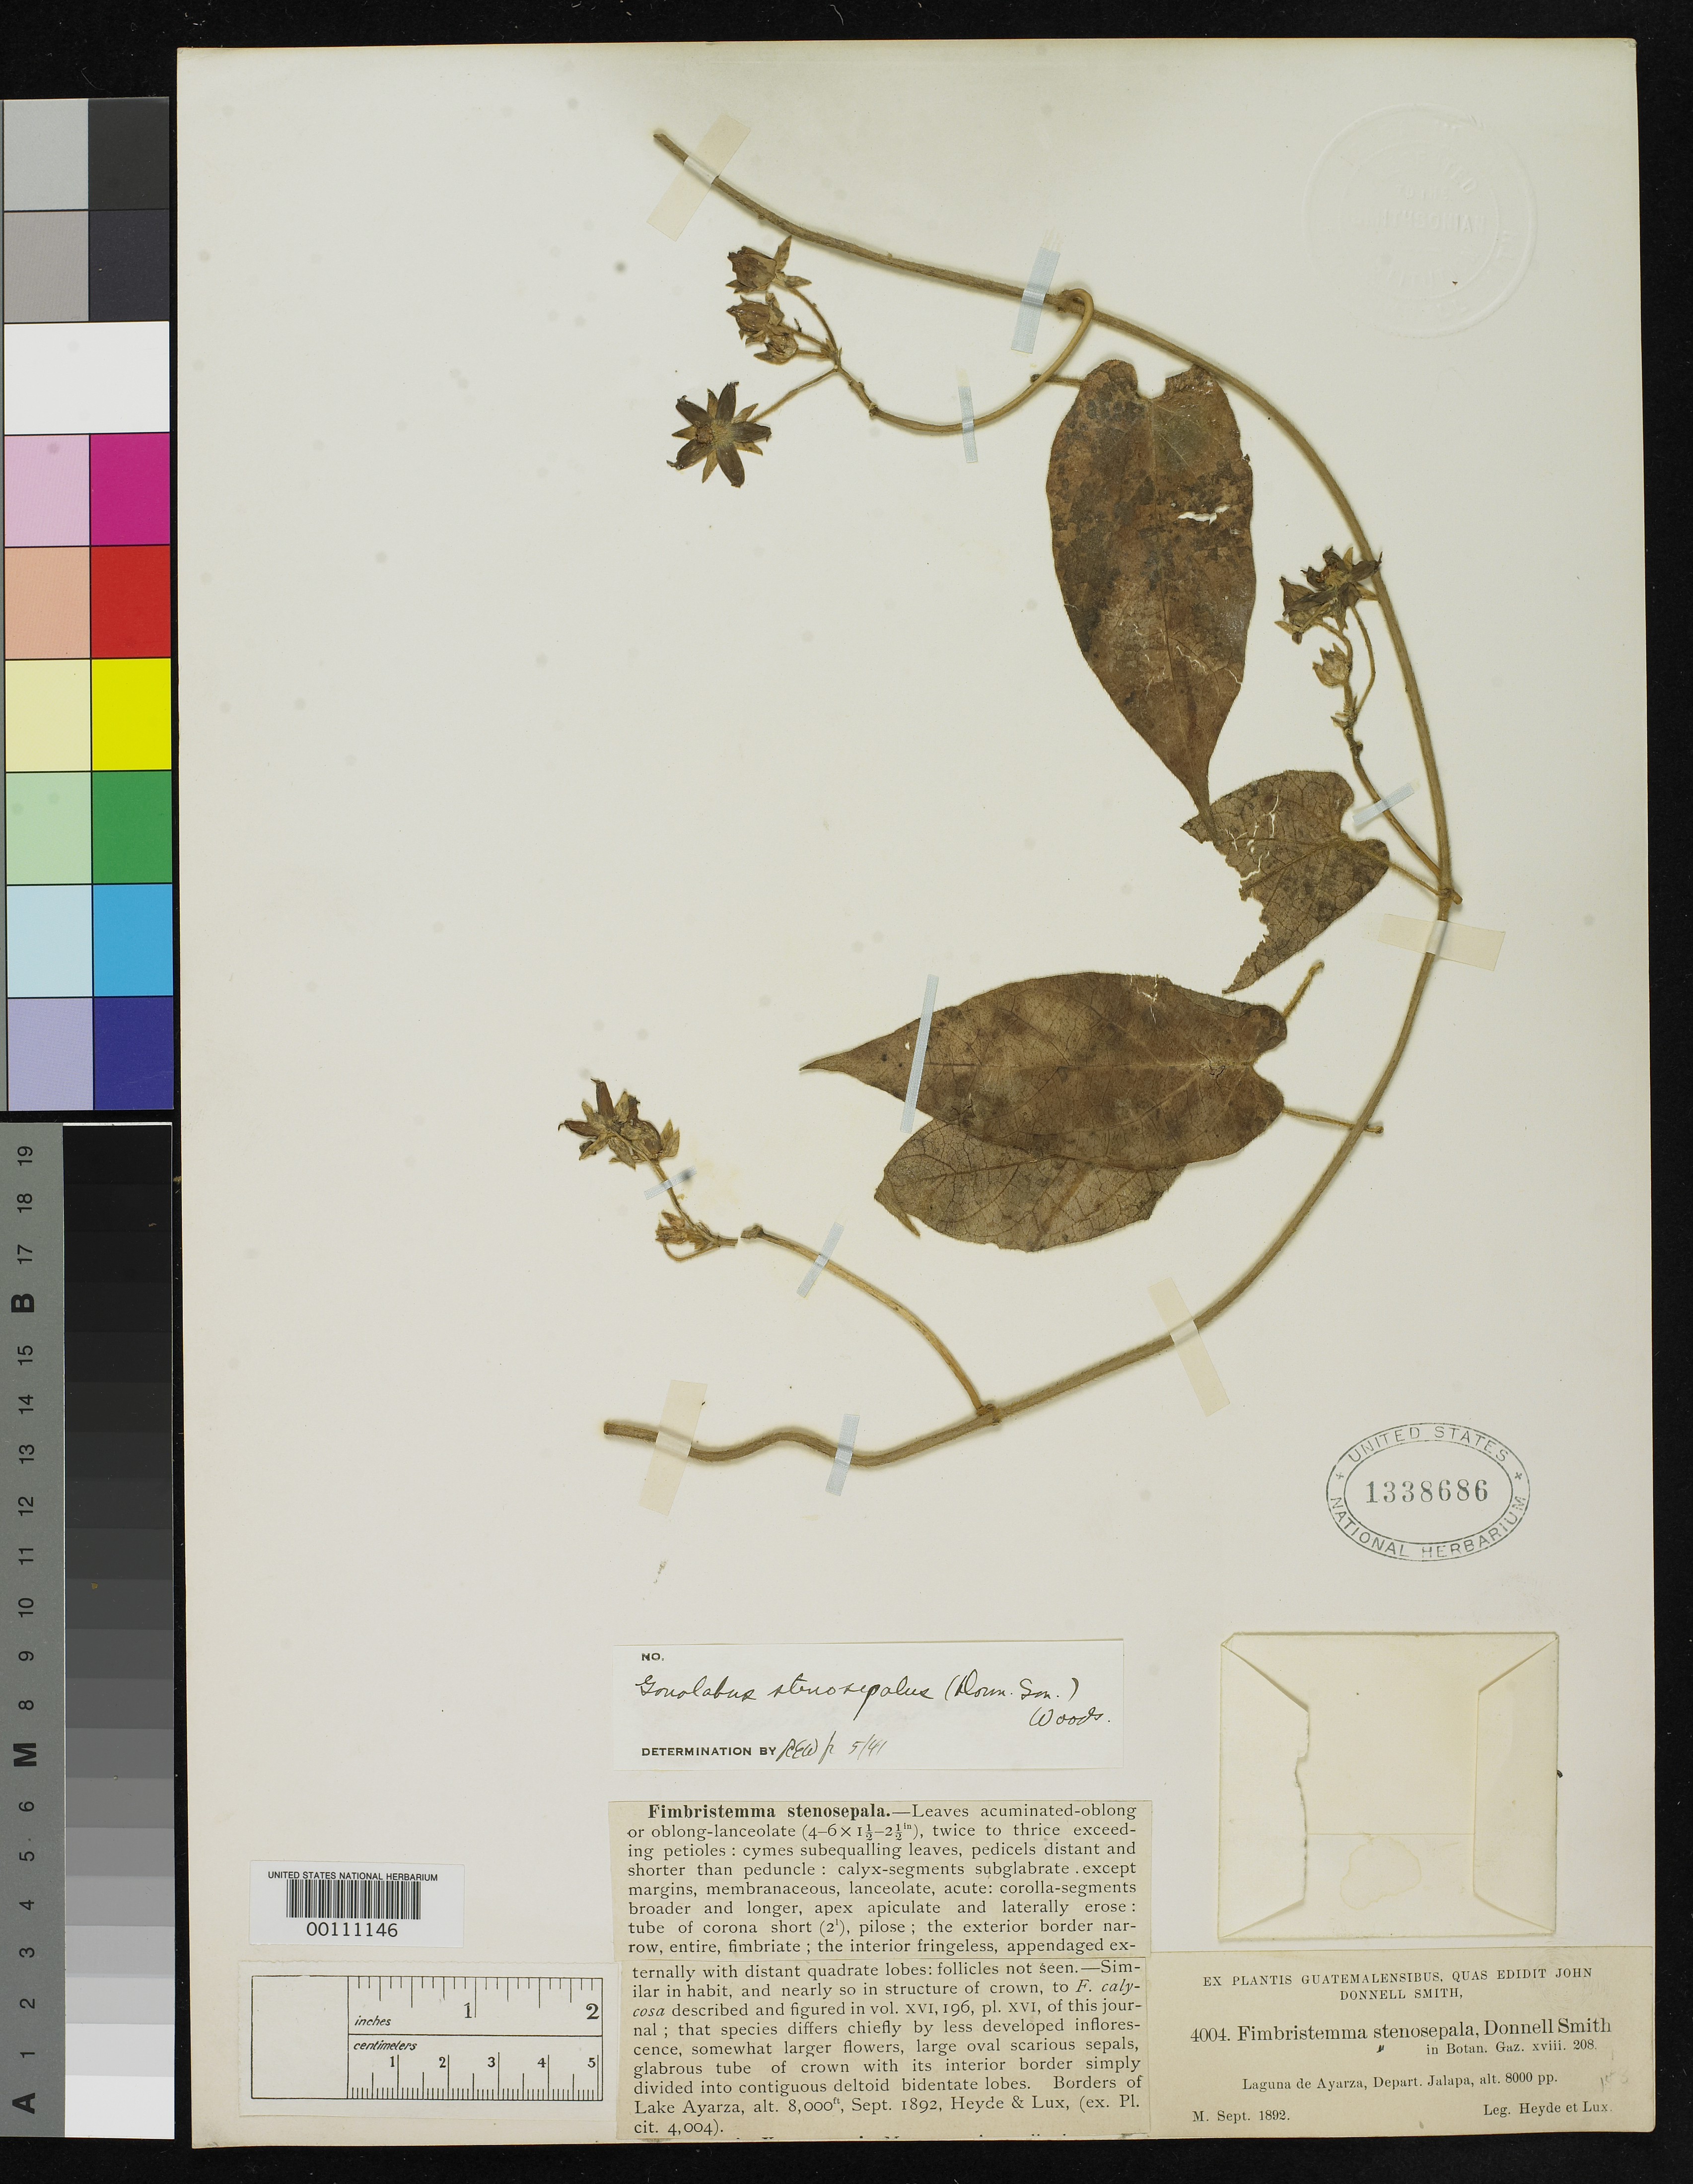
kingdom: Plantae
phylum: Tracheophyta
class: Magnoliopsida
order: Gentianales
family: Apocynaceae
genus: Fimbristemma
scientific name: Fimbristemma stenosepalum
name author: Donn. Sm.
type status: Holotype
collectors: E. T. Heyde & E. Lux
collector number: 4004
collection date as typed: Sep 1892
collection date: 1892-09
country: Guatemala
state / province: Jalapa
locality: Laguna de Ayarza.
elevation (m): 2438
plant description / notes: This sheet (USNH 1338686) received from the John Donnell Smith herbarium is presumably the holotype.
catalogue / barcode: US 1338686